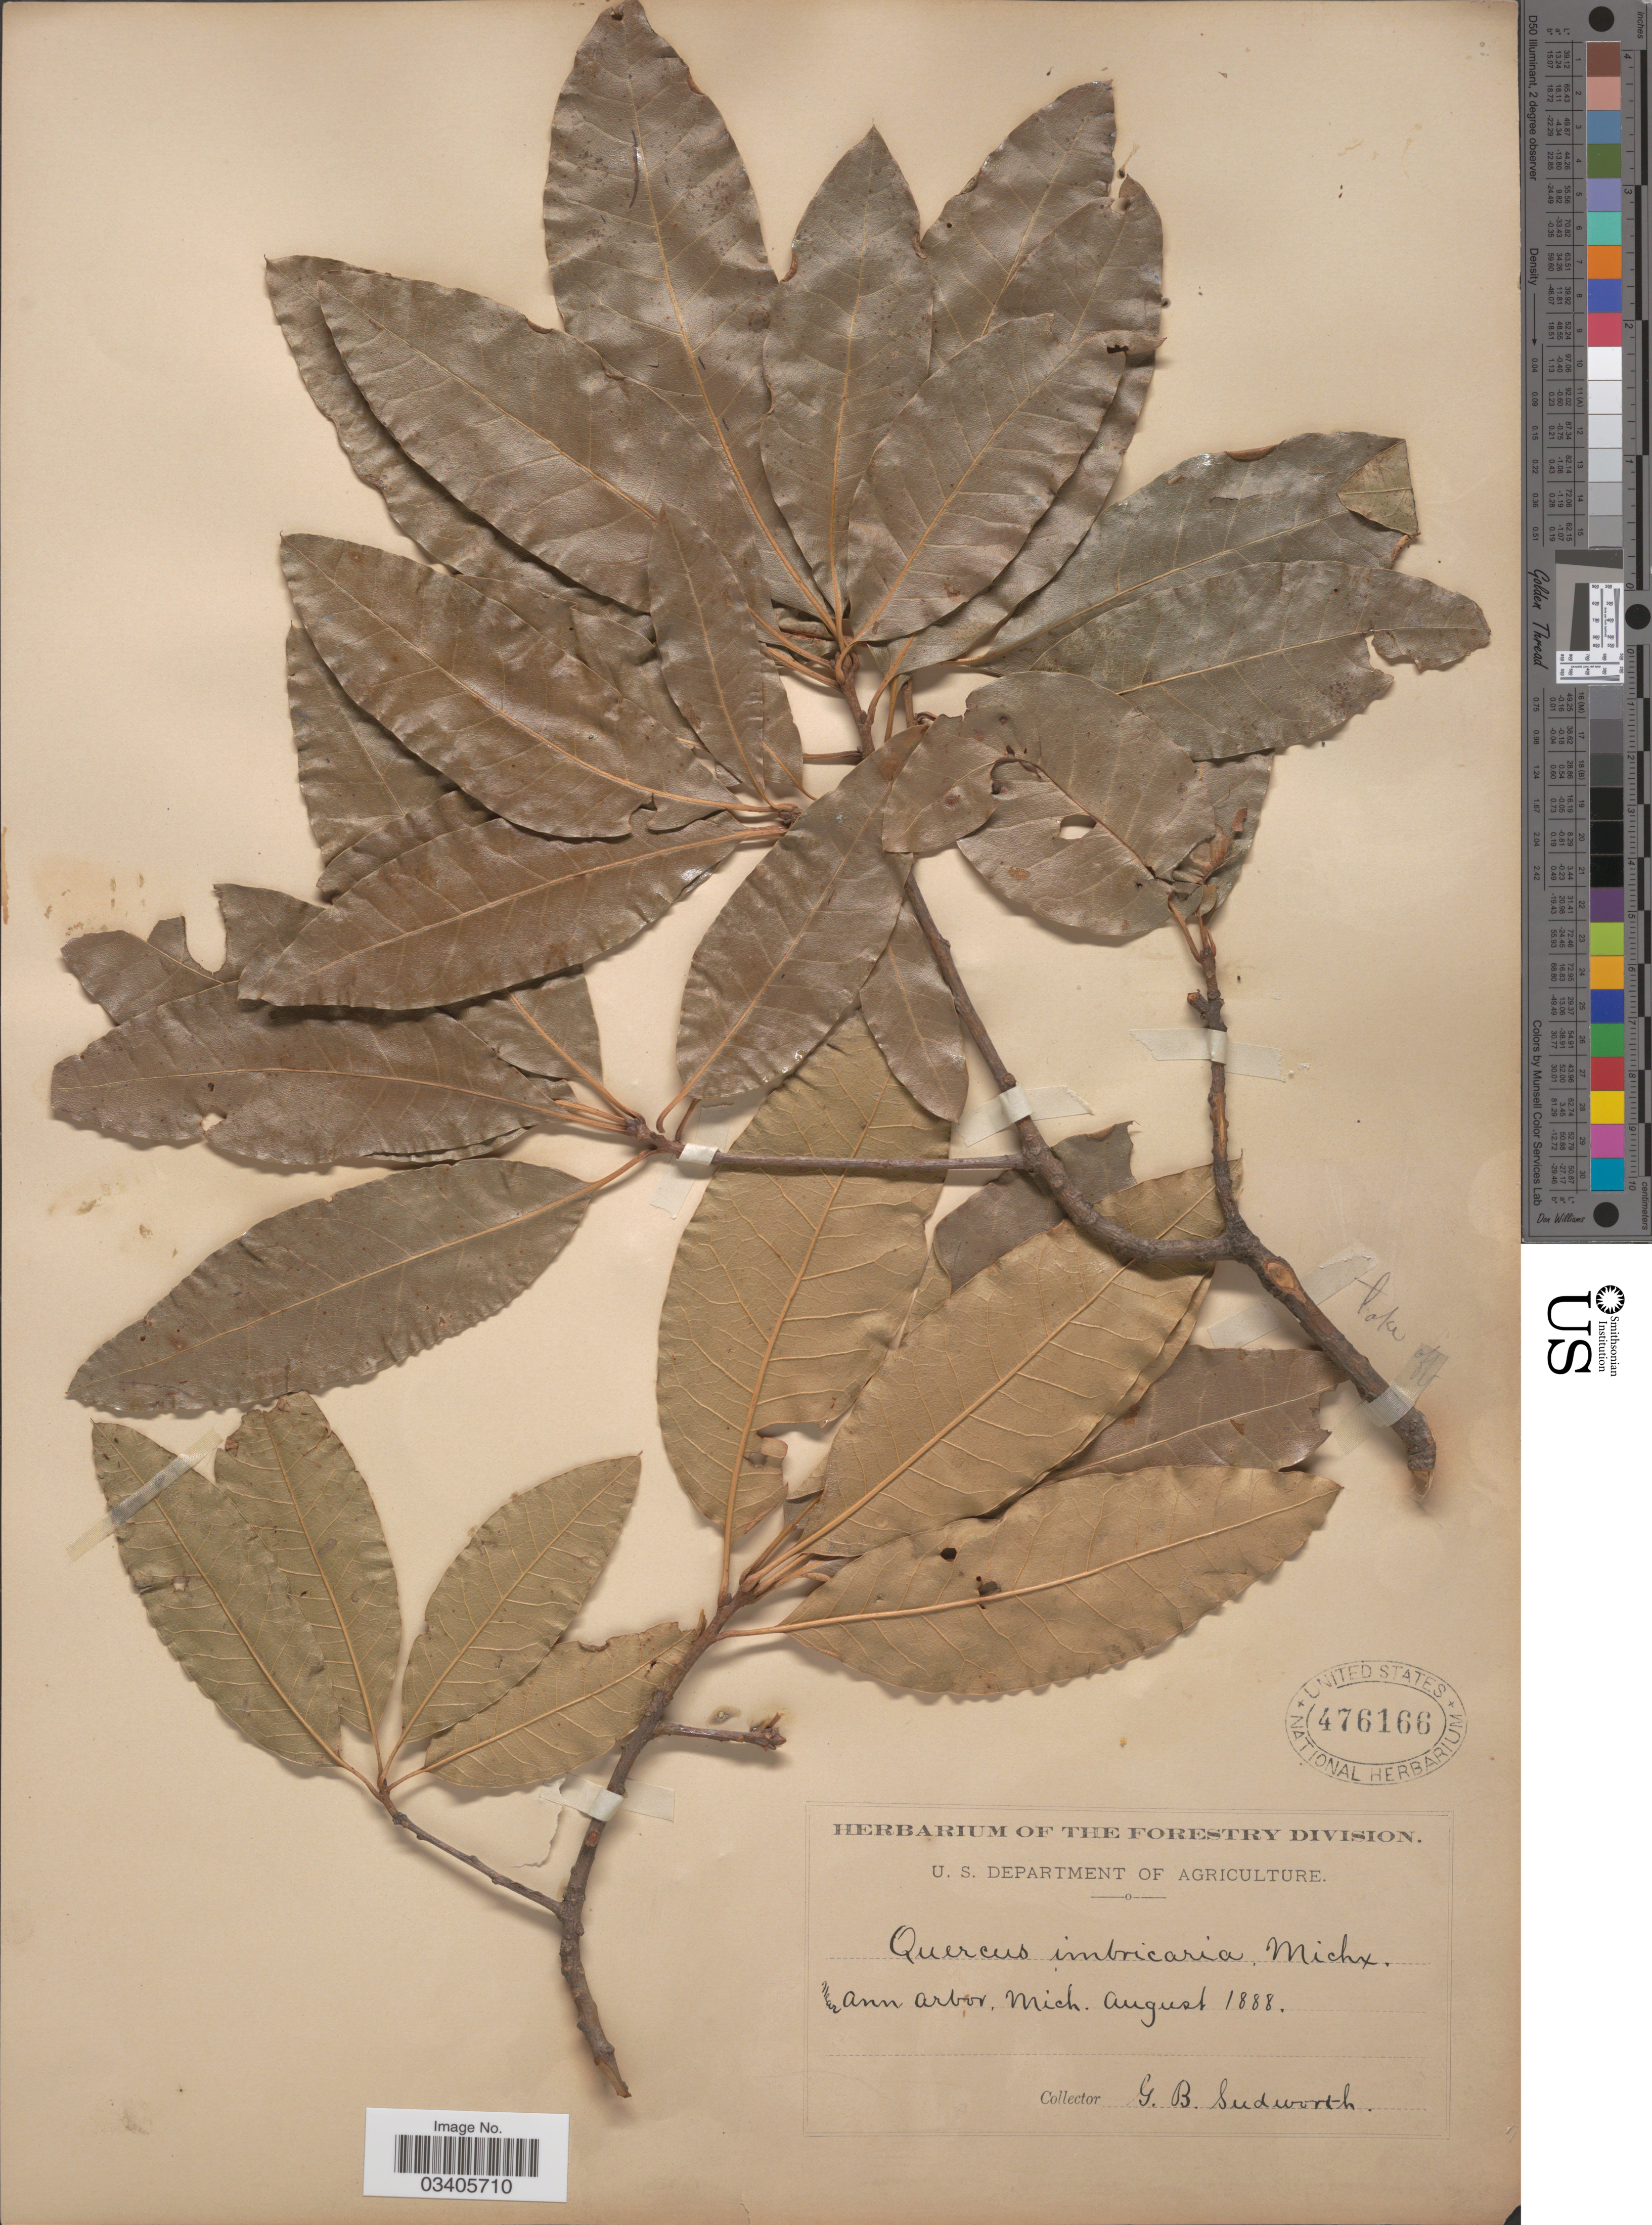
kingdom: Plantae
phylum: Tracheophyta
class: Magnoliopsida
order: Fagales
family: Fagaceae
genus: Quercus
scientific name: Quercus imbricaria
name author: Michx.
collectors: G. B. Sudworth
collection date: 1888-08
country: United States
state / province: Michigan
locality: Near Ann Arbor.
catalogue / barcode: US 476166